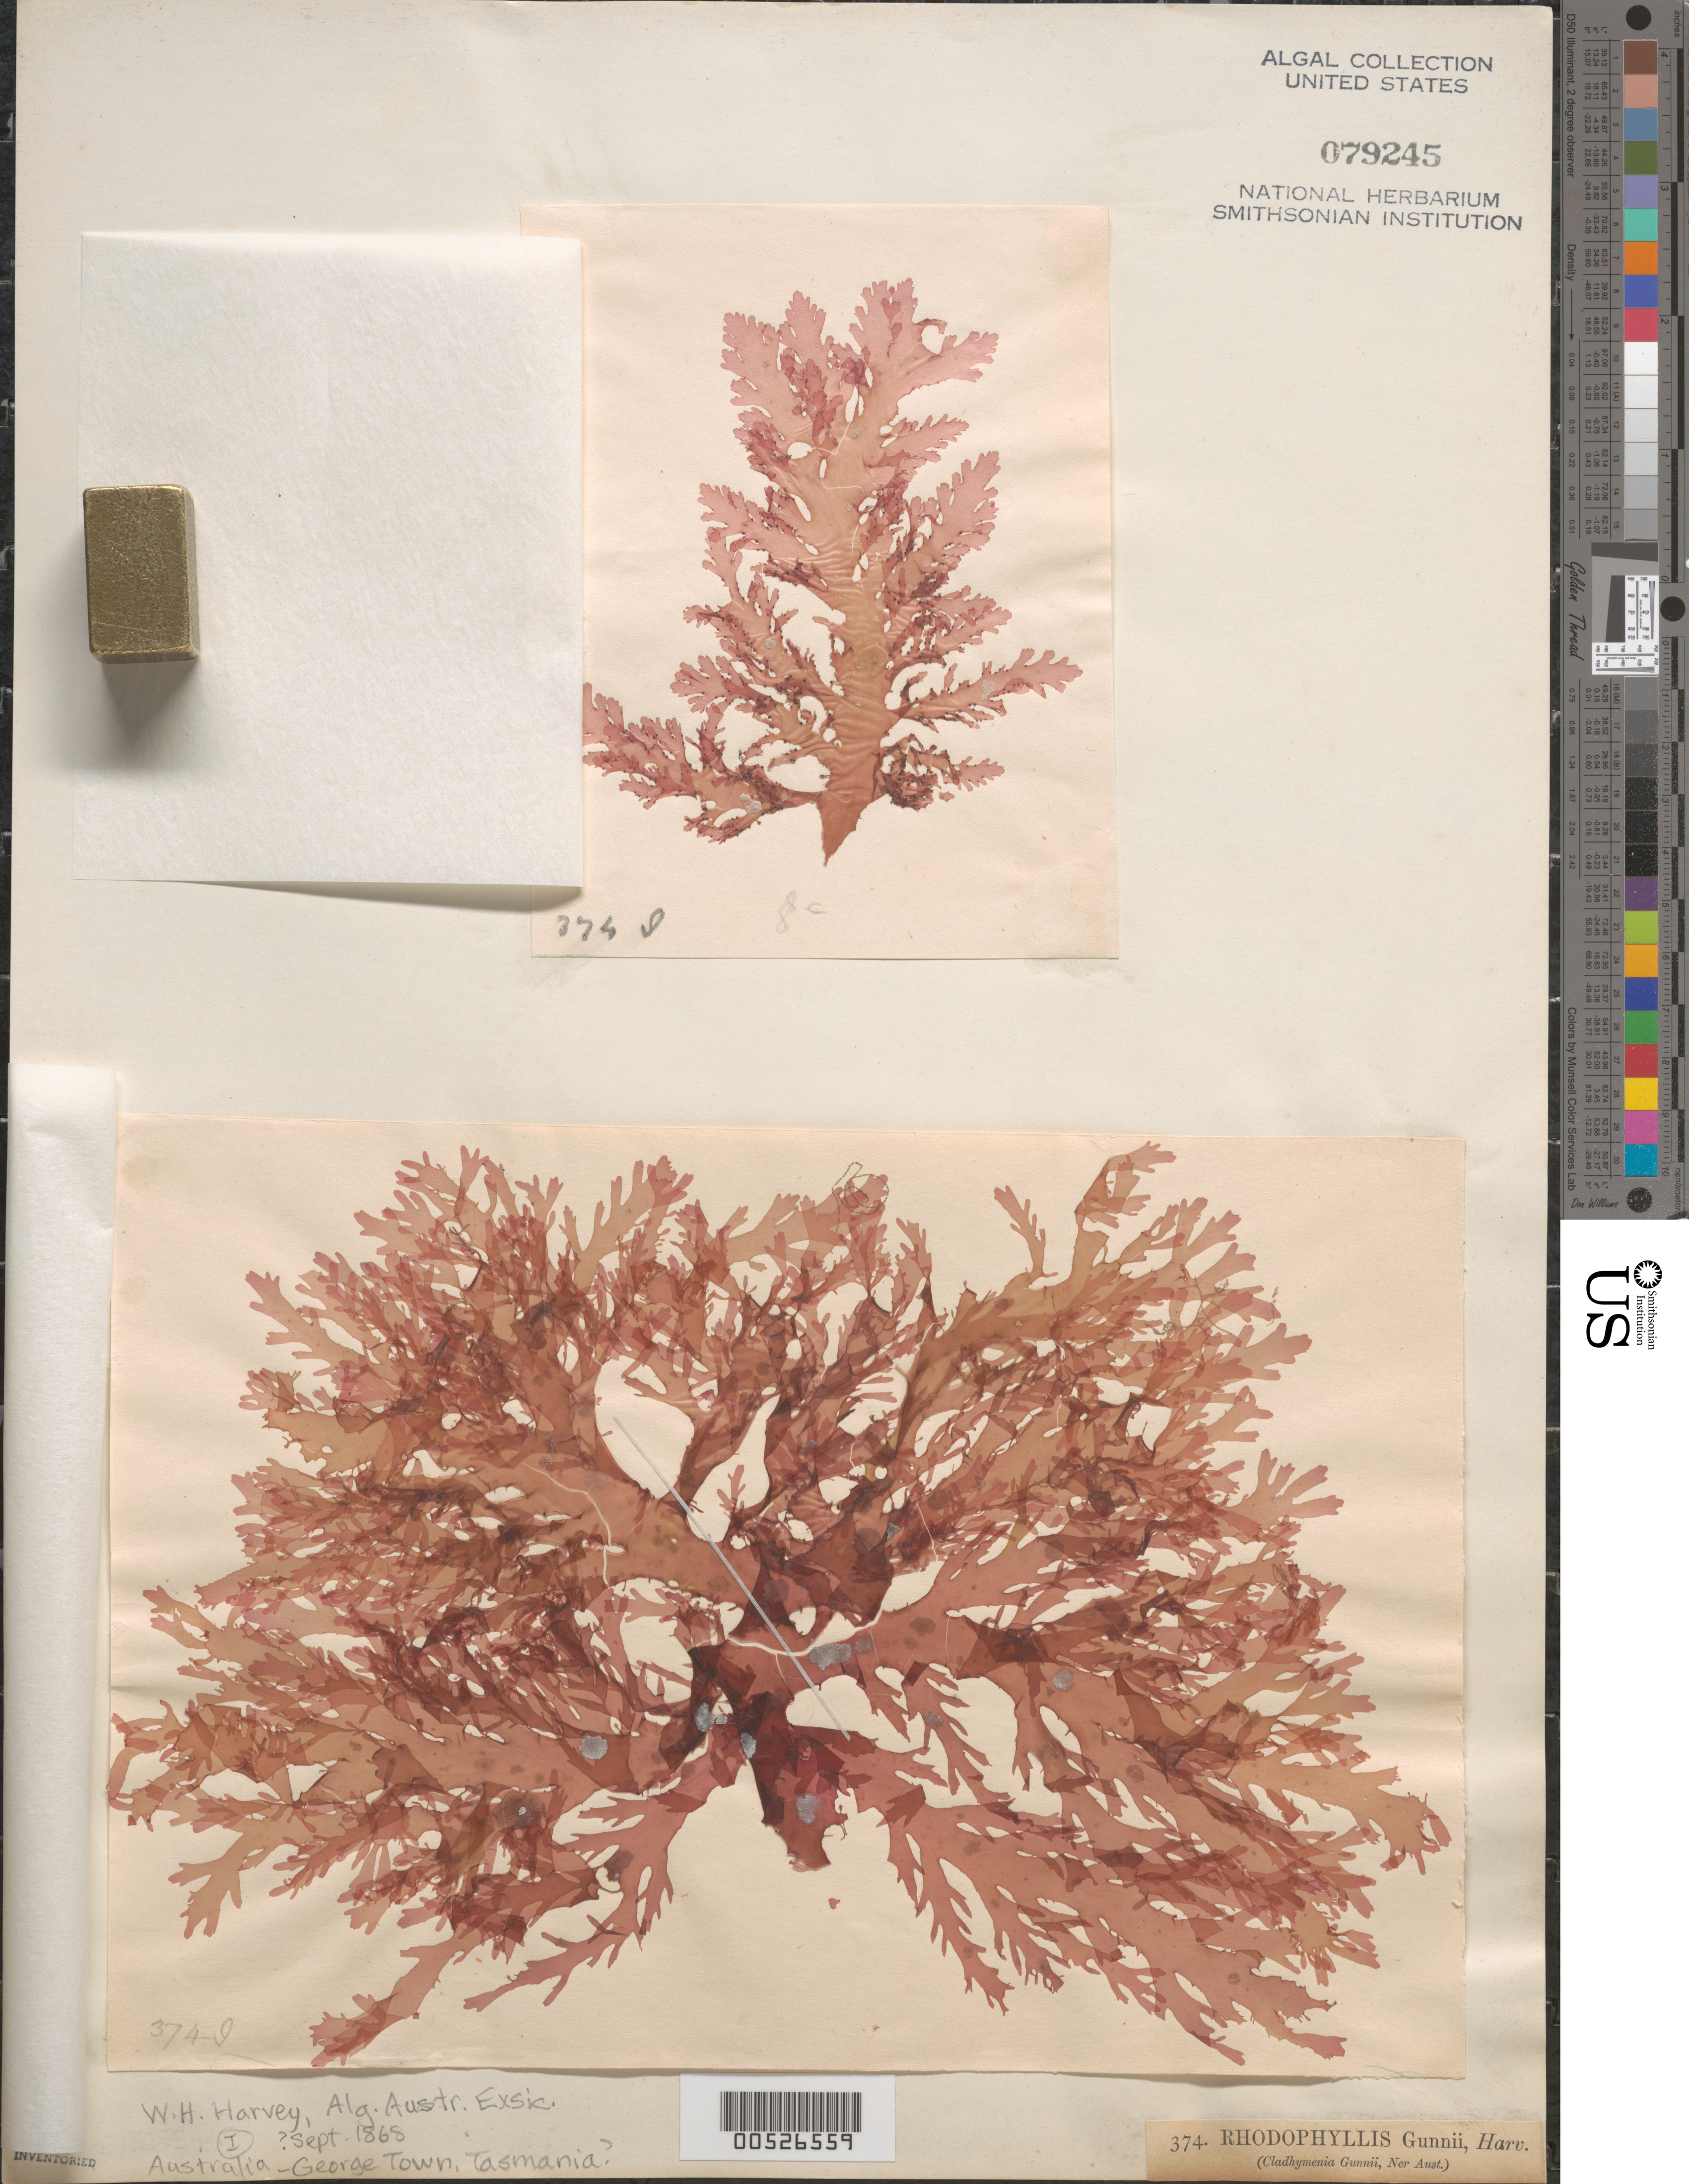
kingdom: Plantae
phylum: Rhodophyta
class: Florideophyceae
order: Gigartinales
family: Cystocloniaceae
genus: Rhodophyllis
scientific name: Rhodophyllis membranacea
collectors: W. Harvey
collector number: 374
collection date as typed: Sep 1868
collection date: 1868-09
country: Australia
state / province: Tasmania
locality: George Town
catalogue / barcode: US 79245